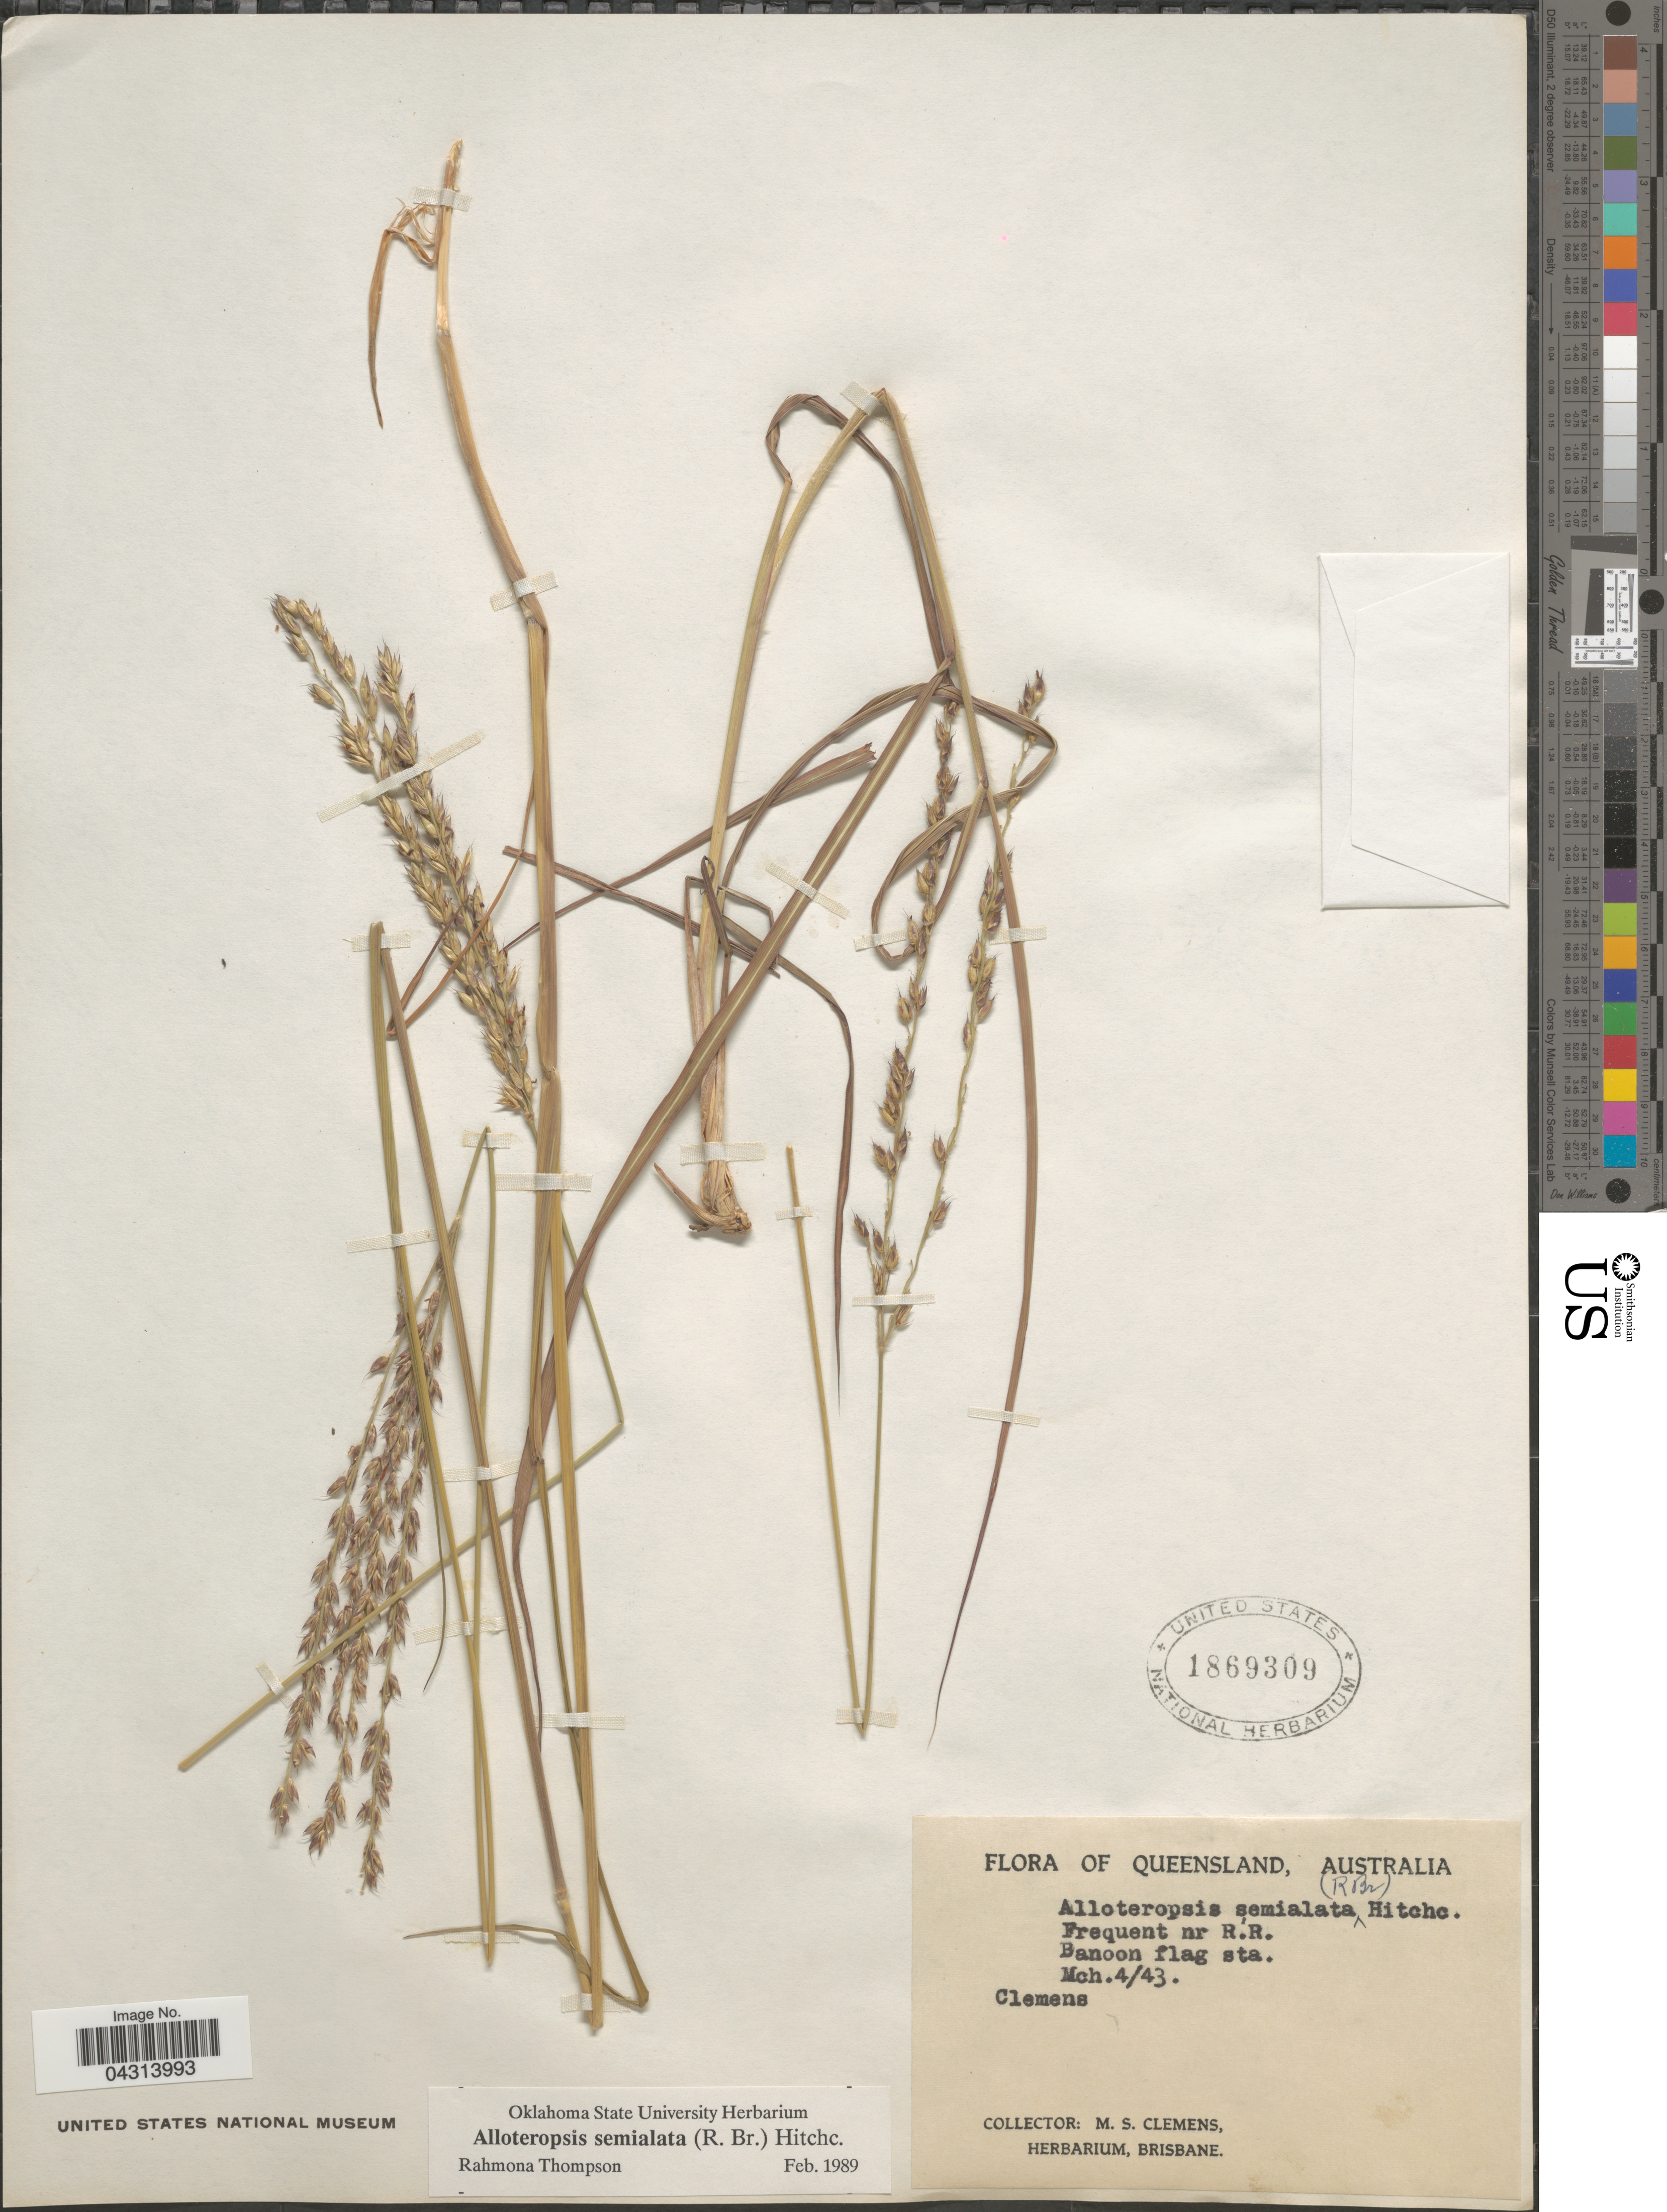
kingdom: Plantae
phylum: Tracheophyta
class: Liliopsida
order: Poales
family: Poaceae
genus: Alloteropsis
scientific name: Alloteropsis semialata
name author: (R. Br.) Hitchc.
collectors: M. S. Clemens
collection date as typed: Transcribed d/m/y: 4/3/43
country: Australia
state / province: Queensland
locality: Frequent nr R.R. Banoon flag sta.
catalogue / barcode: US 1869309